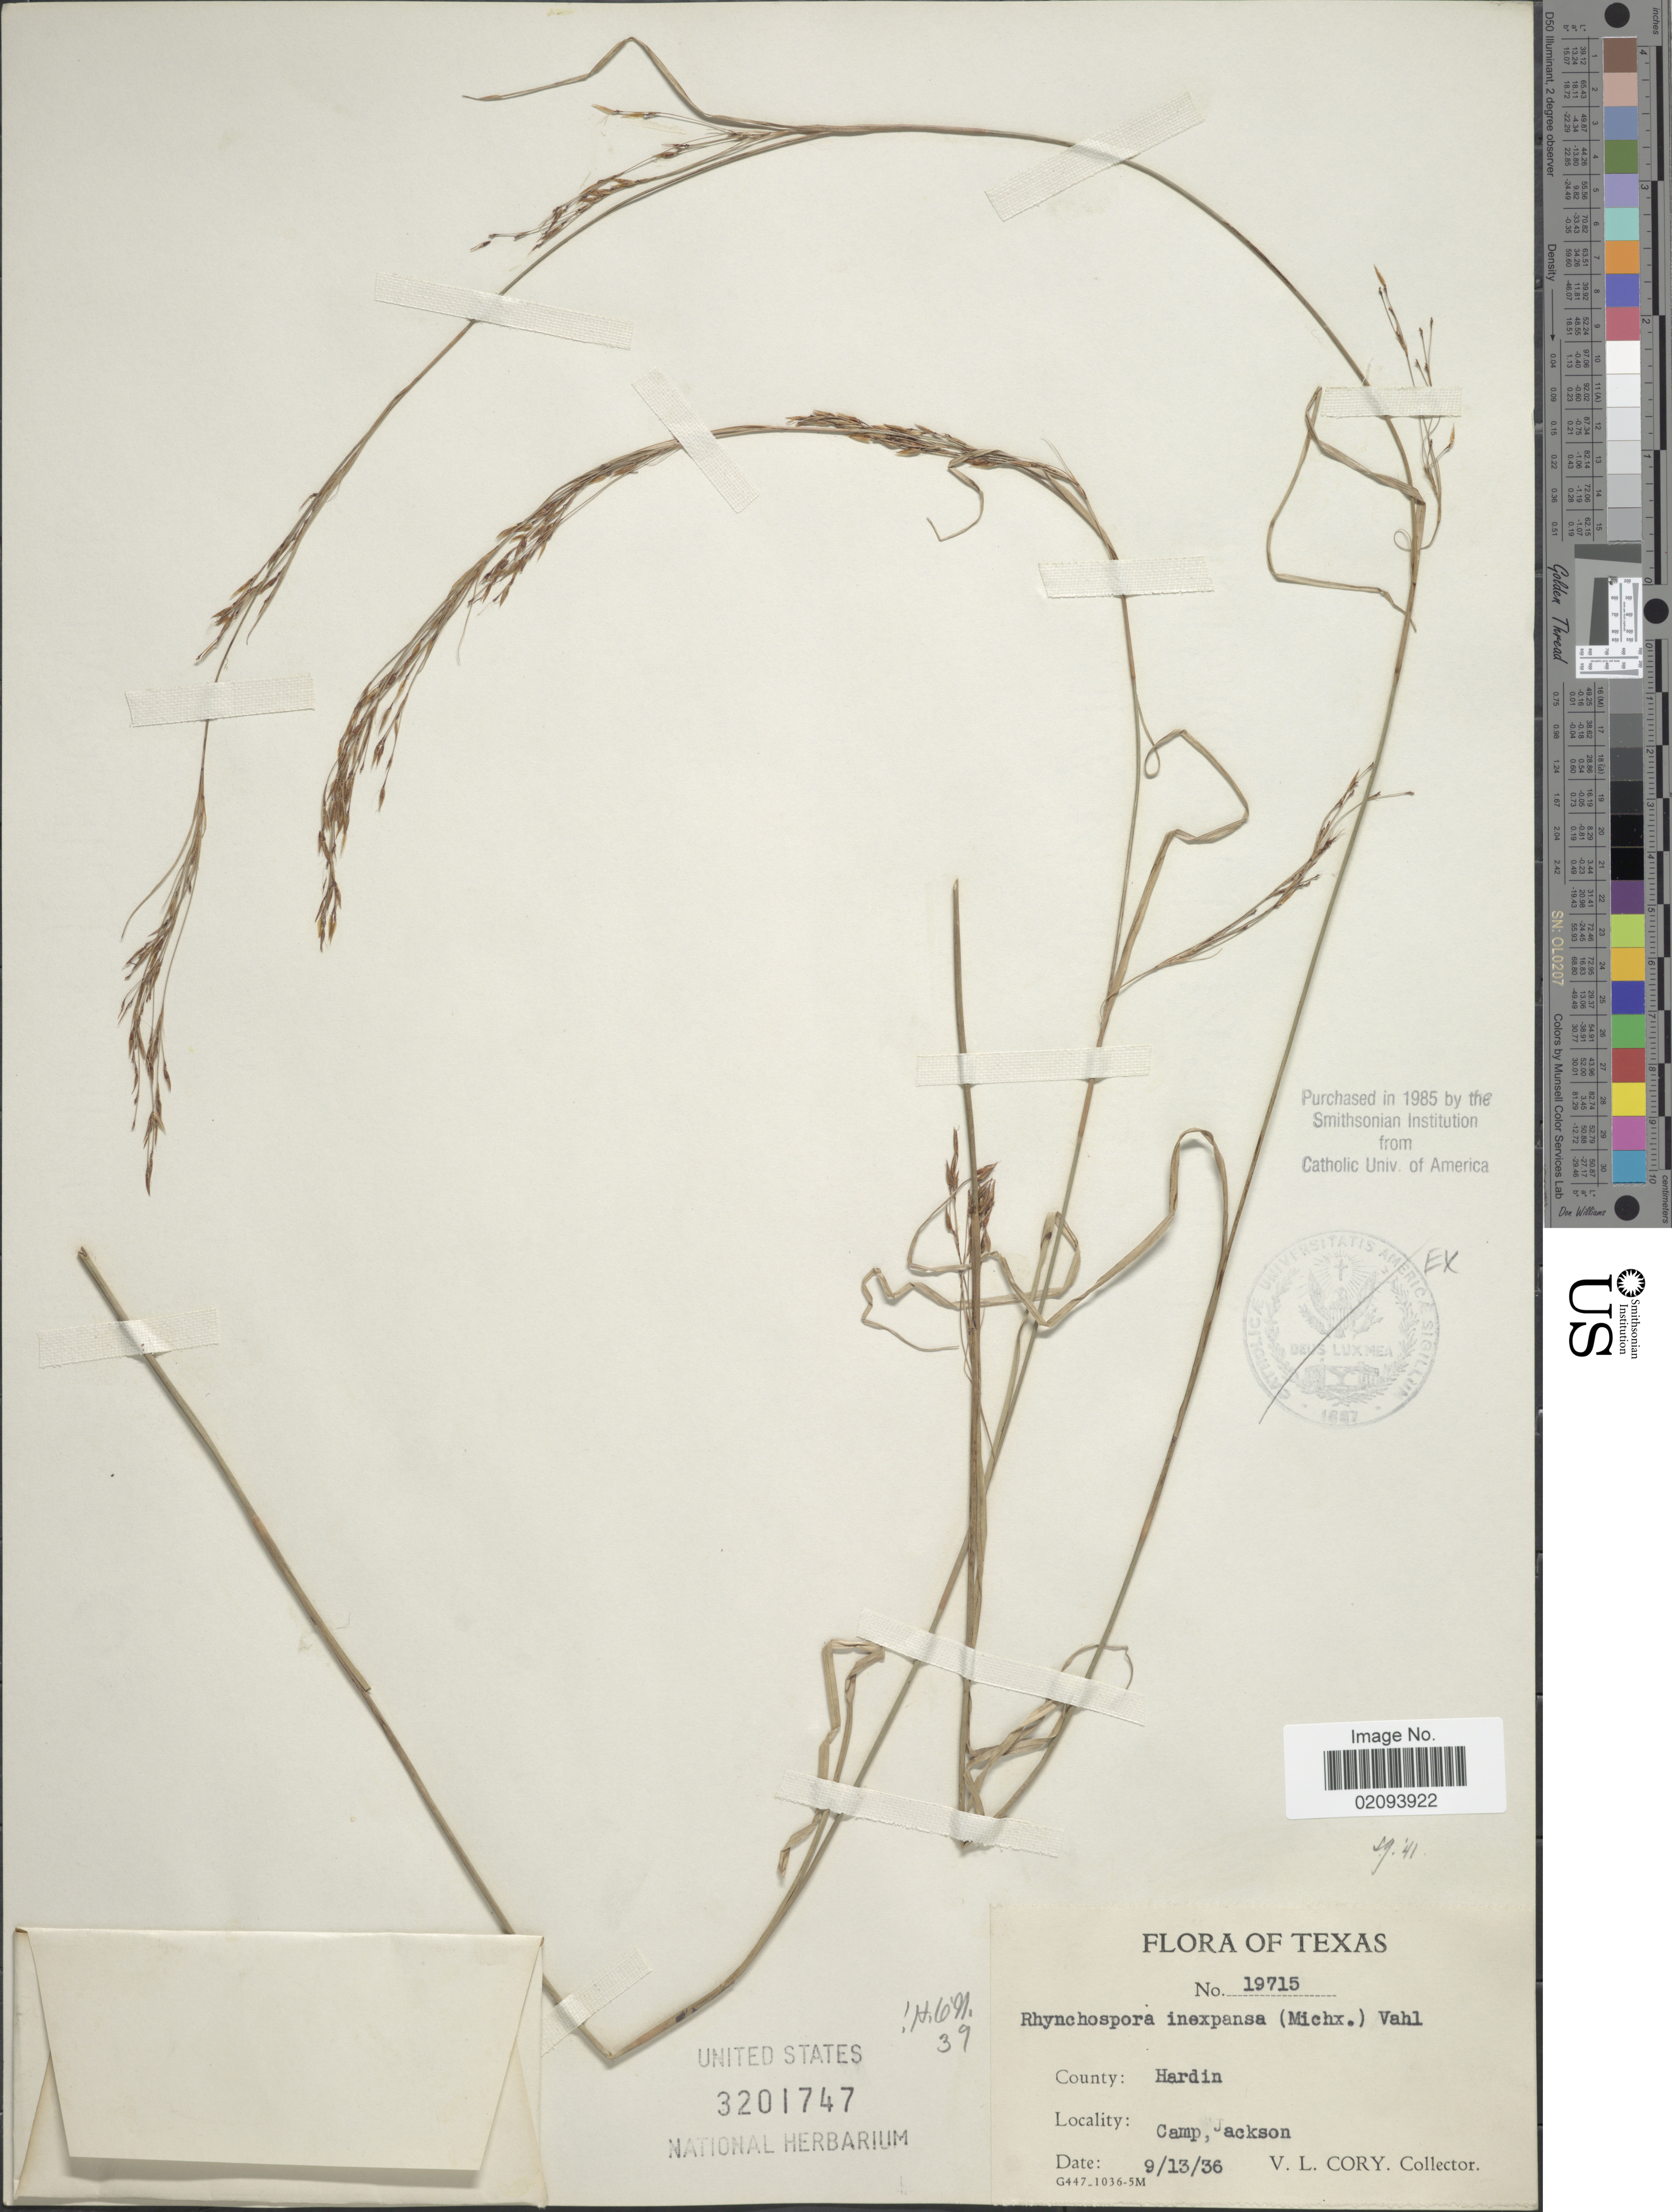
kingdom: Plantae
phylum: Tracheophyta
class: Liliopsida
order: Poales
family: Cyperaceae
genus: Rhynchospora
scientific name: Rhynchospora inexpansa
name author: (Michx.) Vahl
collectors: V. Cory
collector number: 19715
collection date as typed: Transcribed d/m/y: 13/9/36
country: United States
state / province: Texas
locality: County: Hardin. Camp Jackson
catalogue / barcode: US 3201747